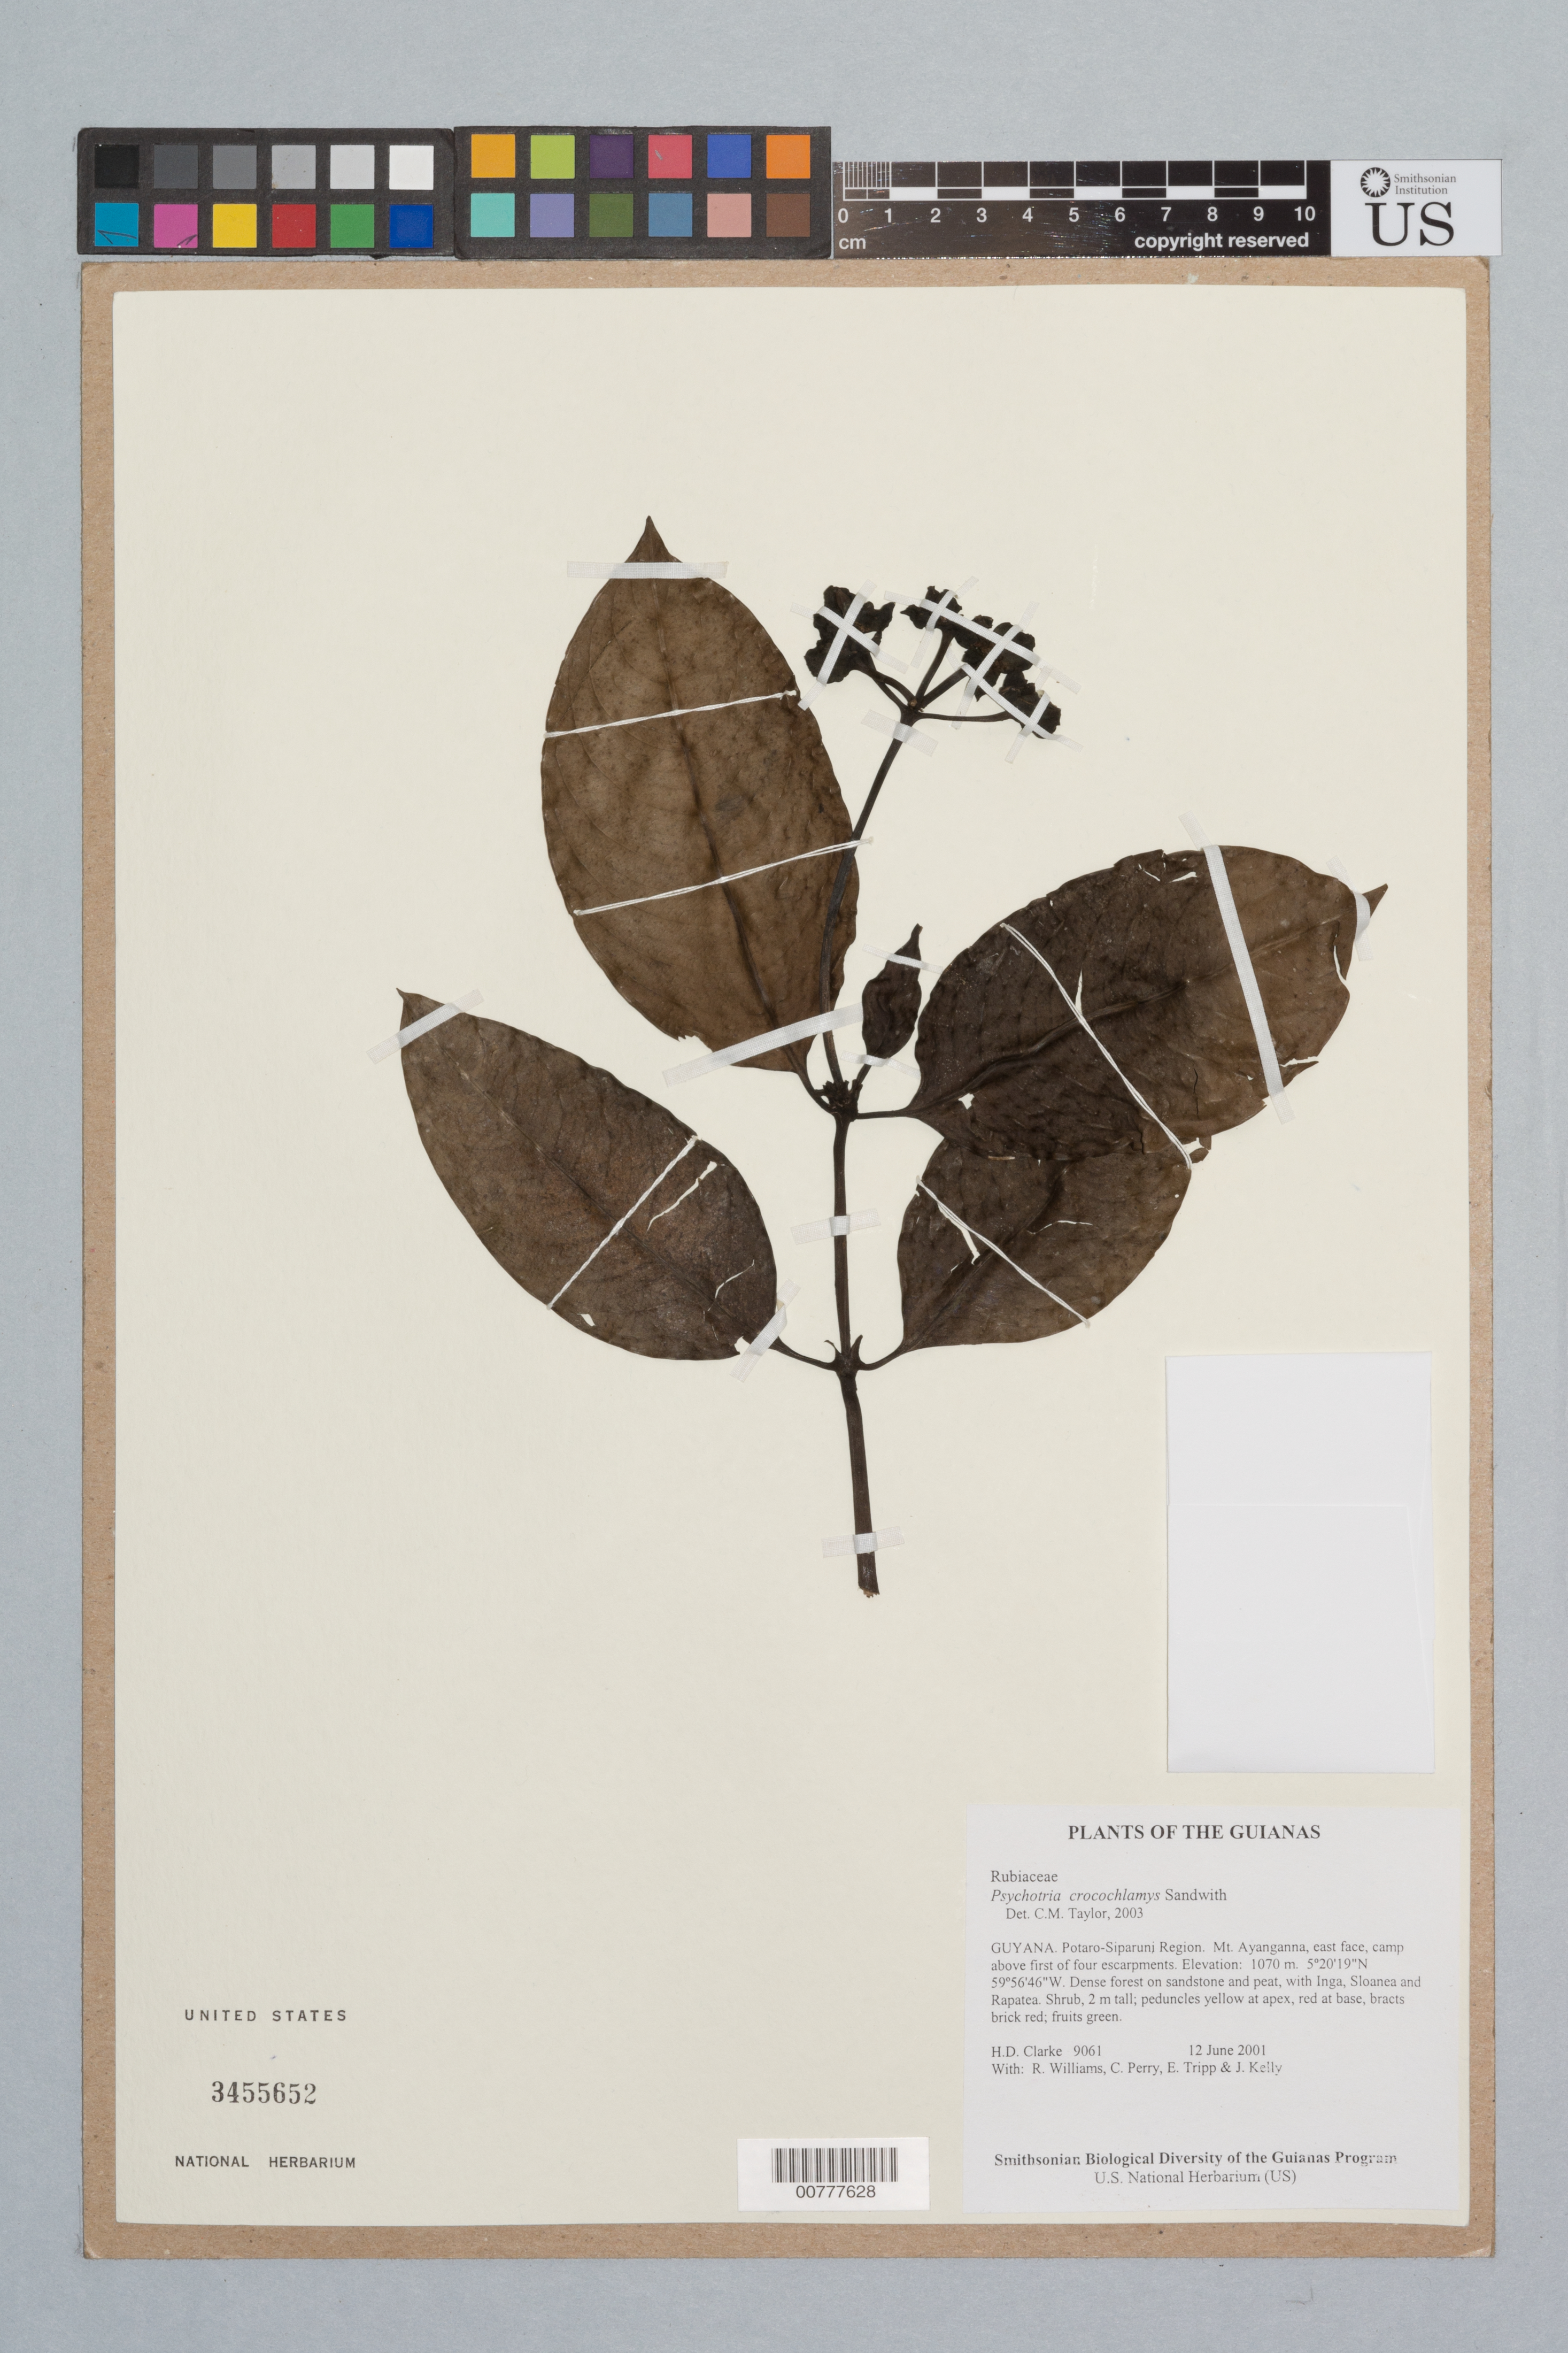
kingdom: Plantae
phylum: Tracheophyta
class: Magnoliopsida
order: Gentianales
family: Rubiaceae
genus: Palicourea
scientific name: Palicourea crocochlamys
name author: (Sandw.) Delprete & J.H. Kirkbr.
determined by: Kirkbride, J. H., Jr.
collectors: H. D. Clarke, R. Williams, C. Perry, E. Tripp & J. Kelly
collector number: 9061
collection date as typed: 12 June 2001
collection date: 2001-06-12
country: Guyana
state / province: Potaro-Siparuni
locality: Mt. Ayanganna, east face, camp above first of four escarpments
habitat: Dense forest on sandstone and peat, with Inga, Sloanea and Rapatea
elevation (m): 1070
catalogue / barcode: US 3455652-2